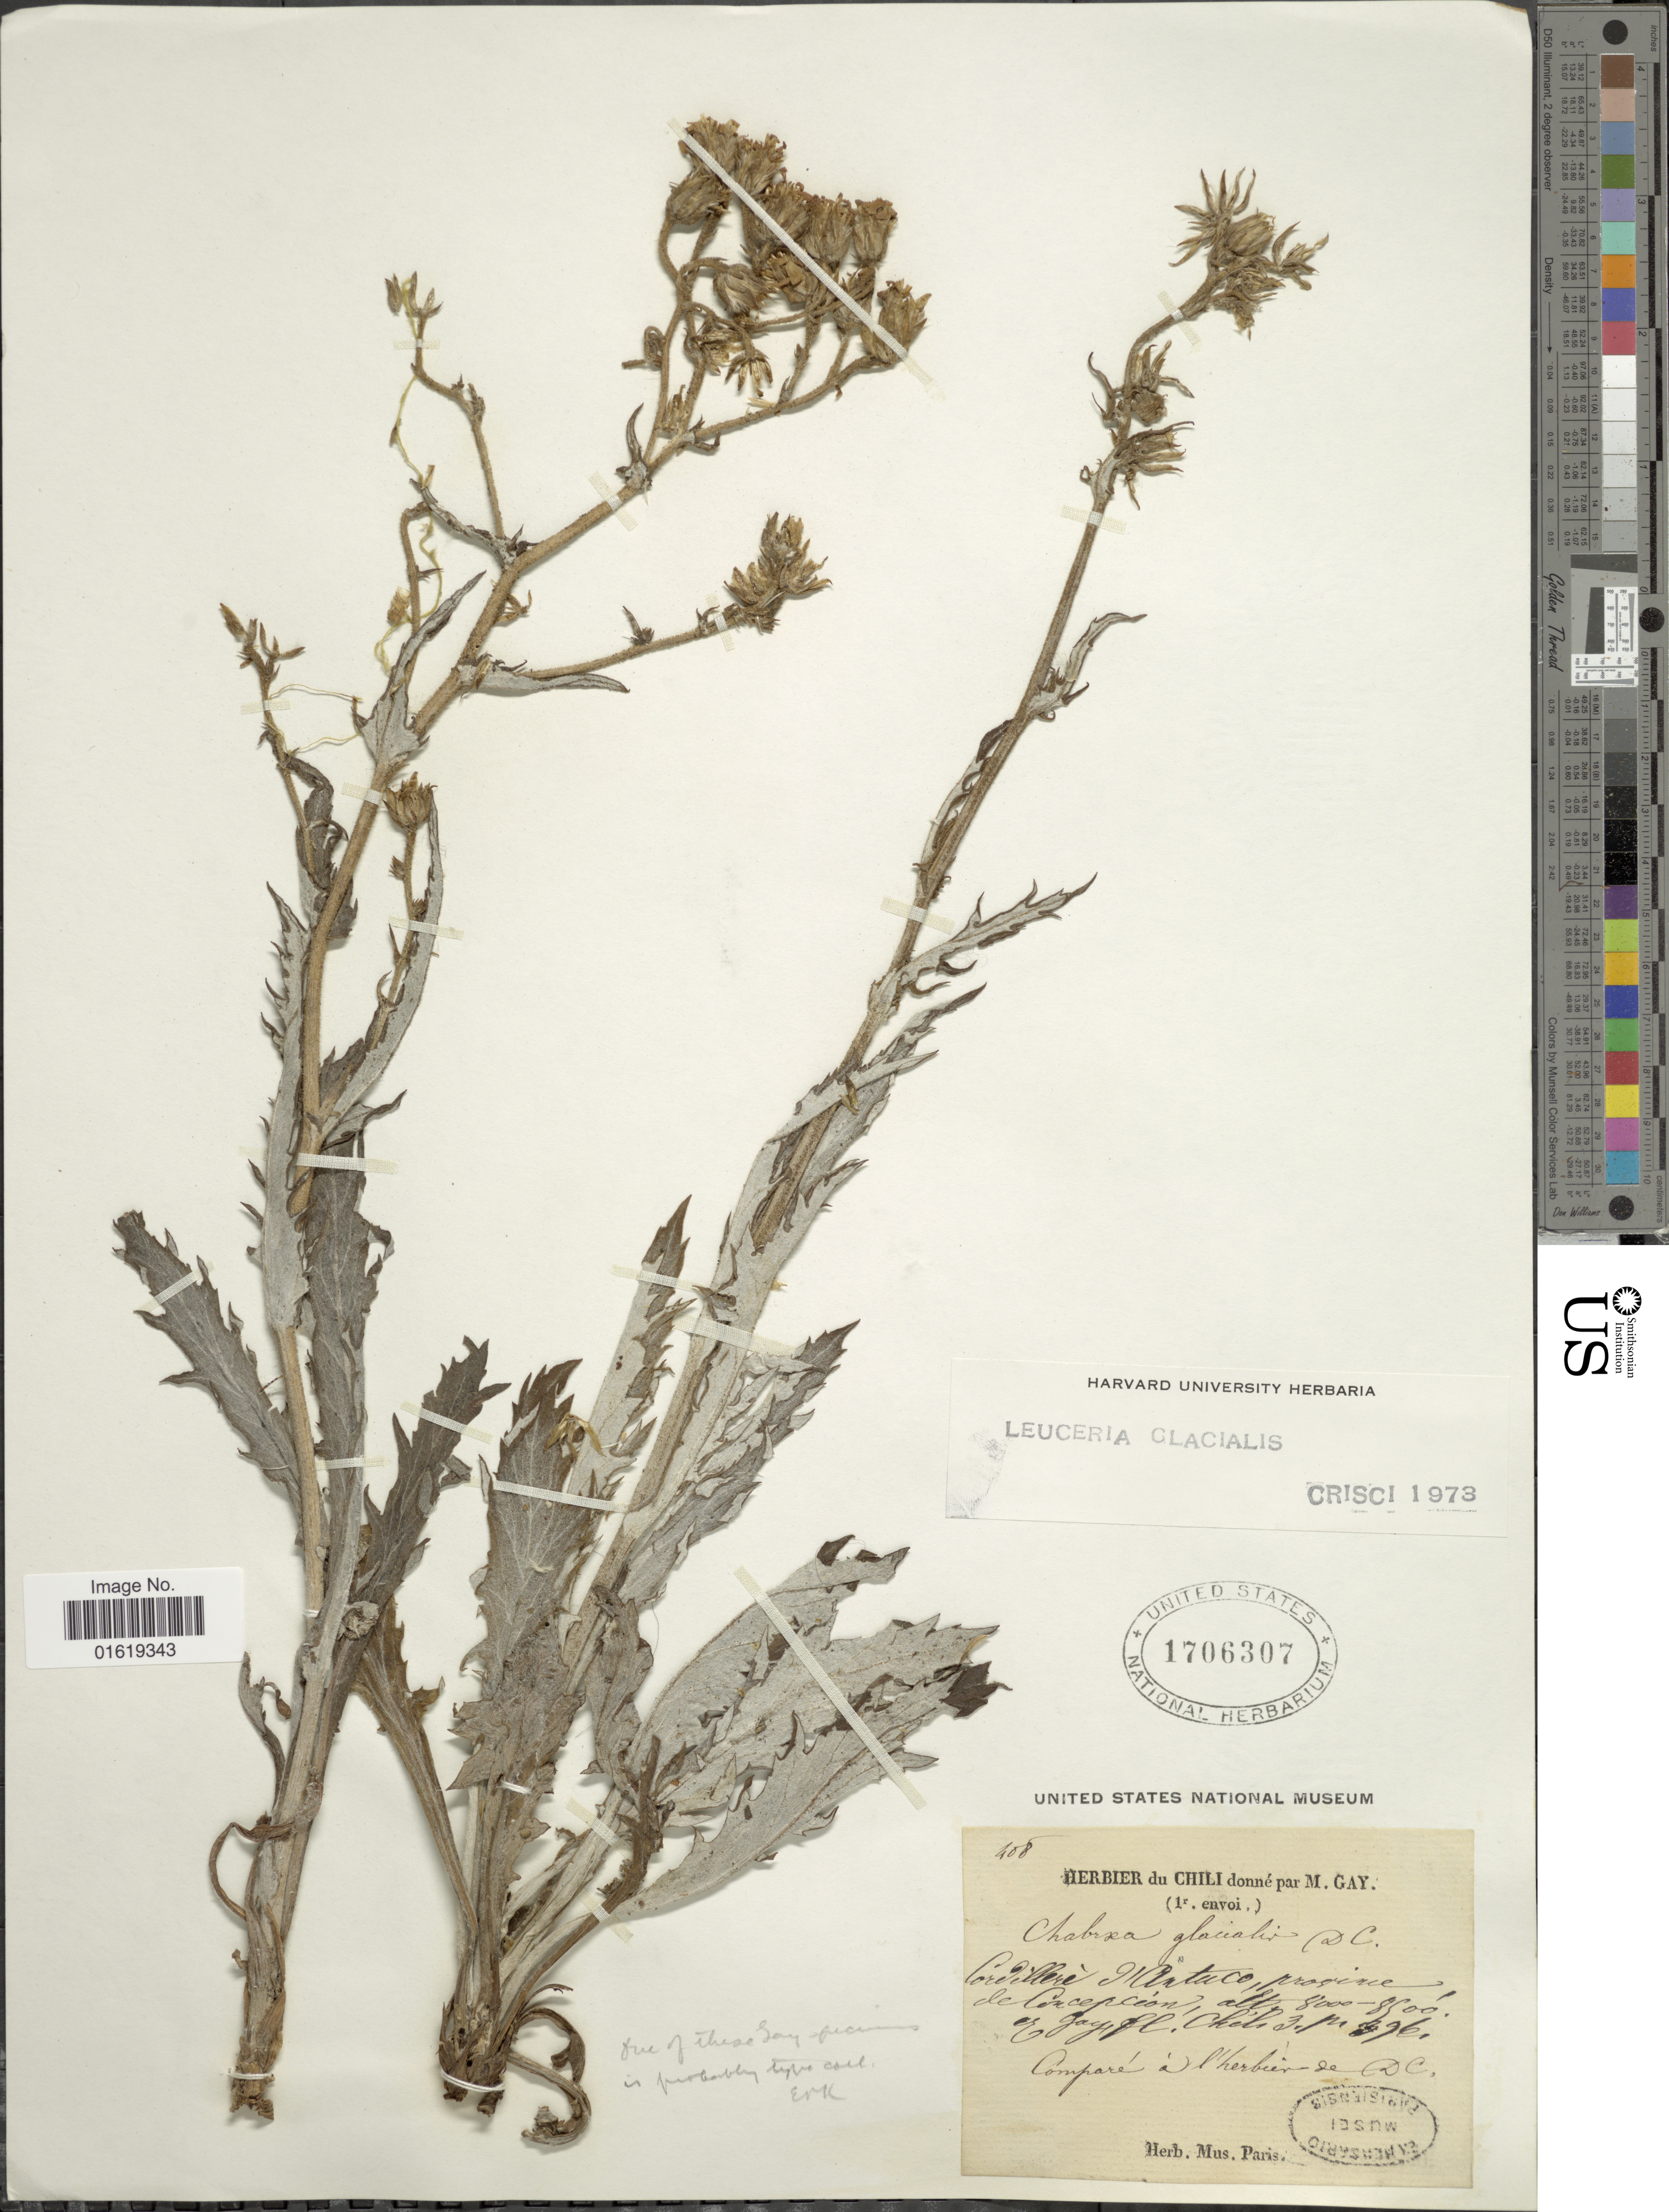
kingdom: Plantae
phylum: Tracheophyta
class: Magnoliopsida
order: Asterales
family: Asteraceae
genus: Leucheria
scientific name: Leucheria glacialis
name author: (Poepp. ex Less.) Reiche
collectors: M. Gay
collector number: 408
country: Chile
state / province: Bio-Bío (VIII)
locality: Cordillera d'Antuco, province de Concepcion.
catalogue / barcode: US 1706307